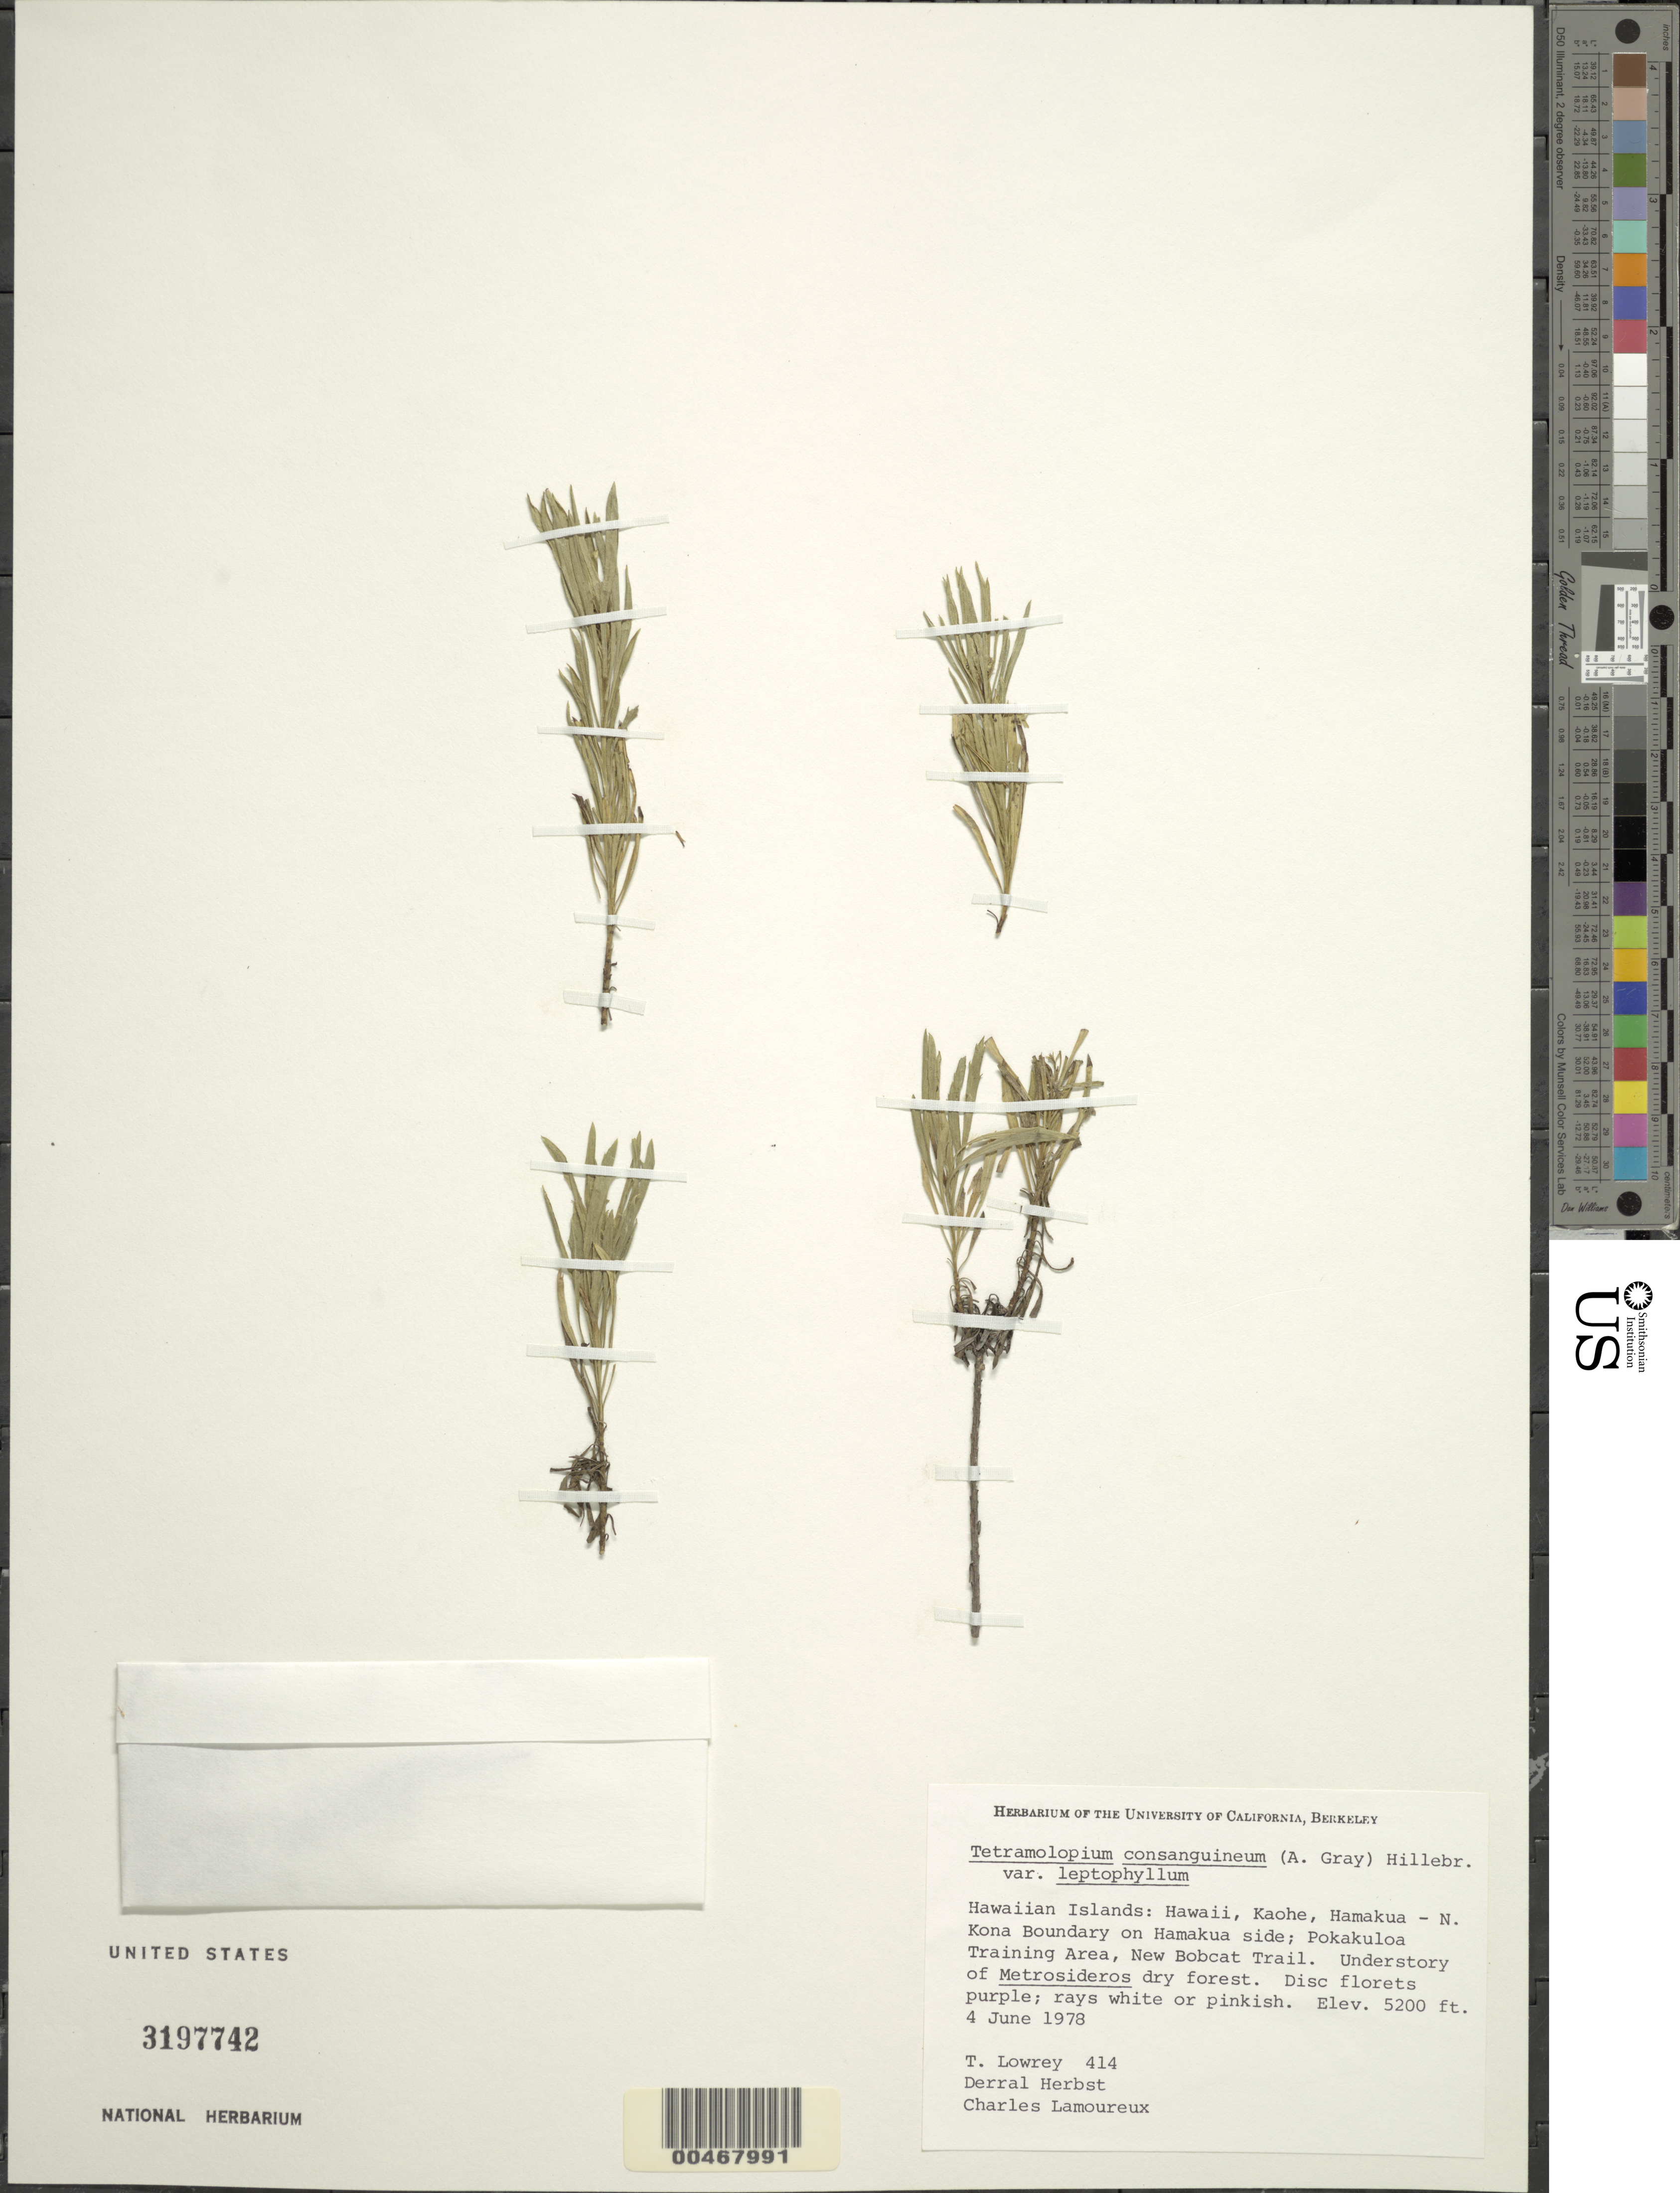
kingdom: Plantae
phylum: Tracheophyta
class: Magnoliopsida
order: Asterales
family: Asteraceae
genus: Tetramolopium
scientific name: Tetramolopium consanguineum subsp. leptophyllum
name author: (Sherff) T.K. Lowery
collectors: T. K. Lowrey, D. R. Herbst & C. Lamoureux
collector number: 414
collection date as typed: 4 Jun 1978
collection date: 1978-06-04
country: United States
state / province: Hawaii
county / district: Hawaii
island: Hawaii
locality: Kaohe, Hamakua, N Kona Boundary on Hamakua side, Pokakuloa Training Area, New Bobcat Trail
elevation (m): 1585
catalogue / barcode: US 3197742